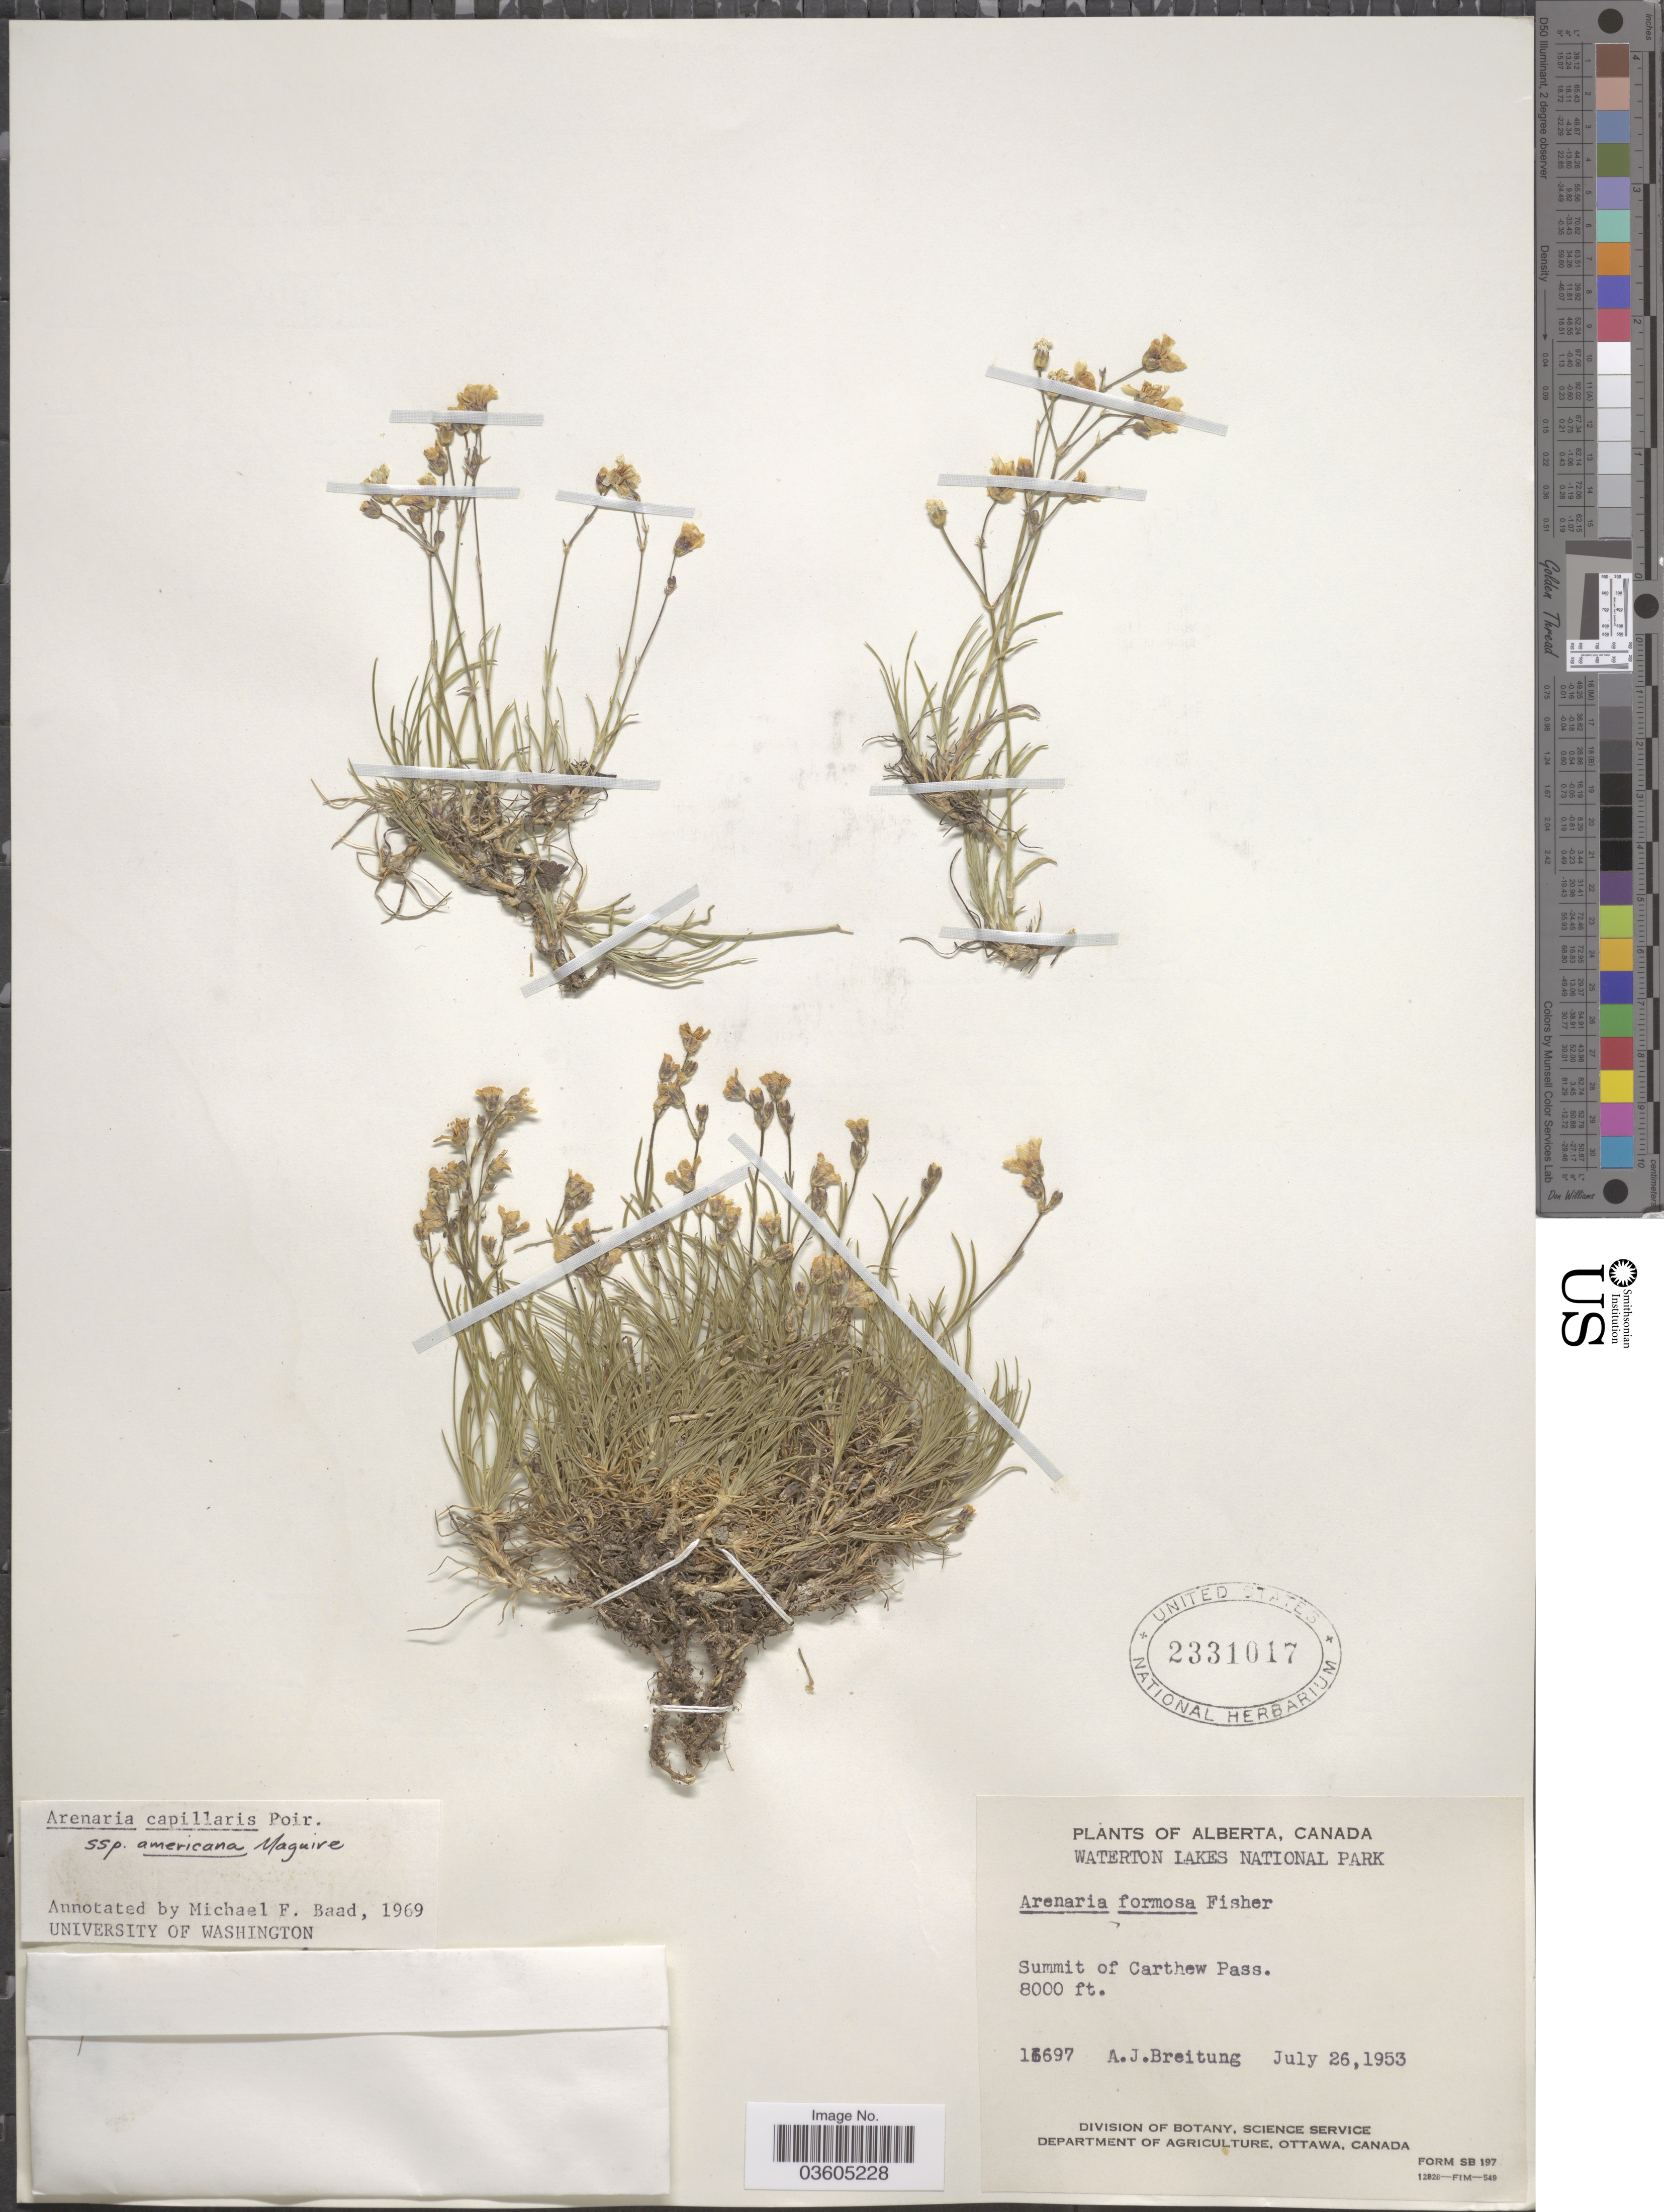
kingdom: Plantae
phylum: Tracheophyta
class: Magnoliopsida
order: Caryophyllales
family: Caryophyllaceae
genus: Eremogone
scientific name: Eremogone capillaris var. americana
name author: (Maguire) R.L. Hartm. & Rabeler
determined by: U.S. National Herbarium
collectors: A. Breitung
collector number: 15697*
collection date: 1953-07-26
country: Canada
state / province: Alberta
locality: Waterton Lakes National Park. Summit of Carthew Pass.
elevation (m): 2438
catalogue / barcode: US 2331017